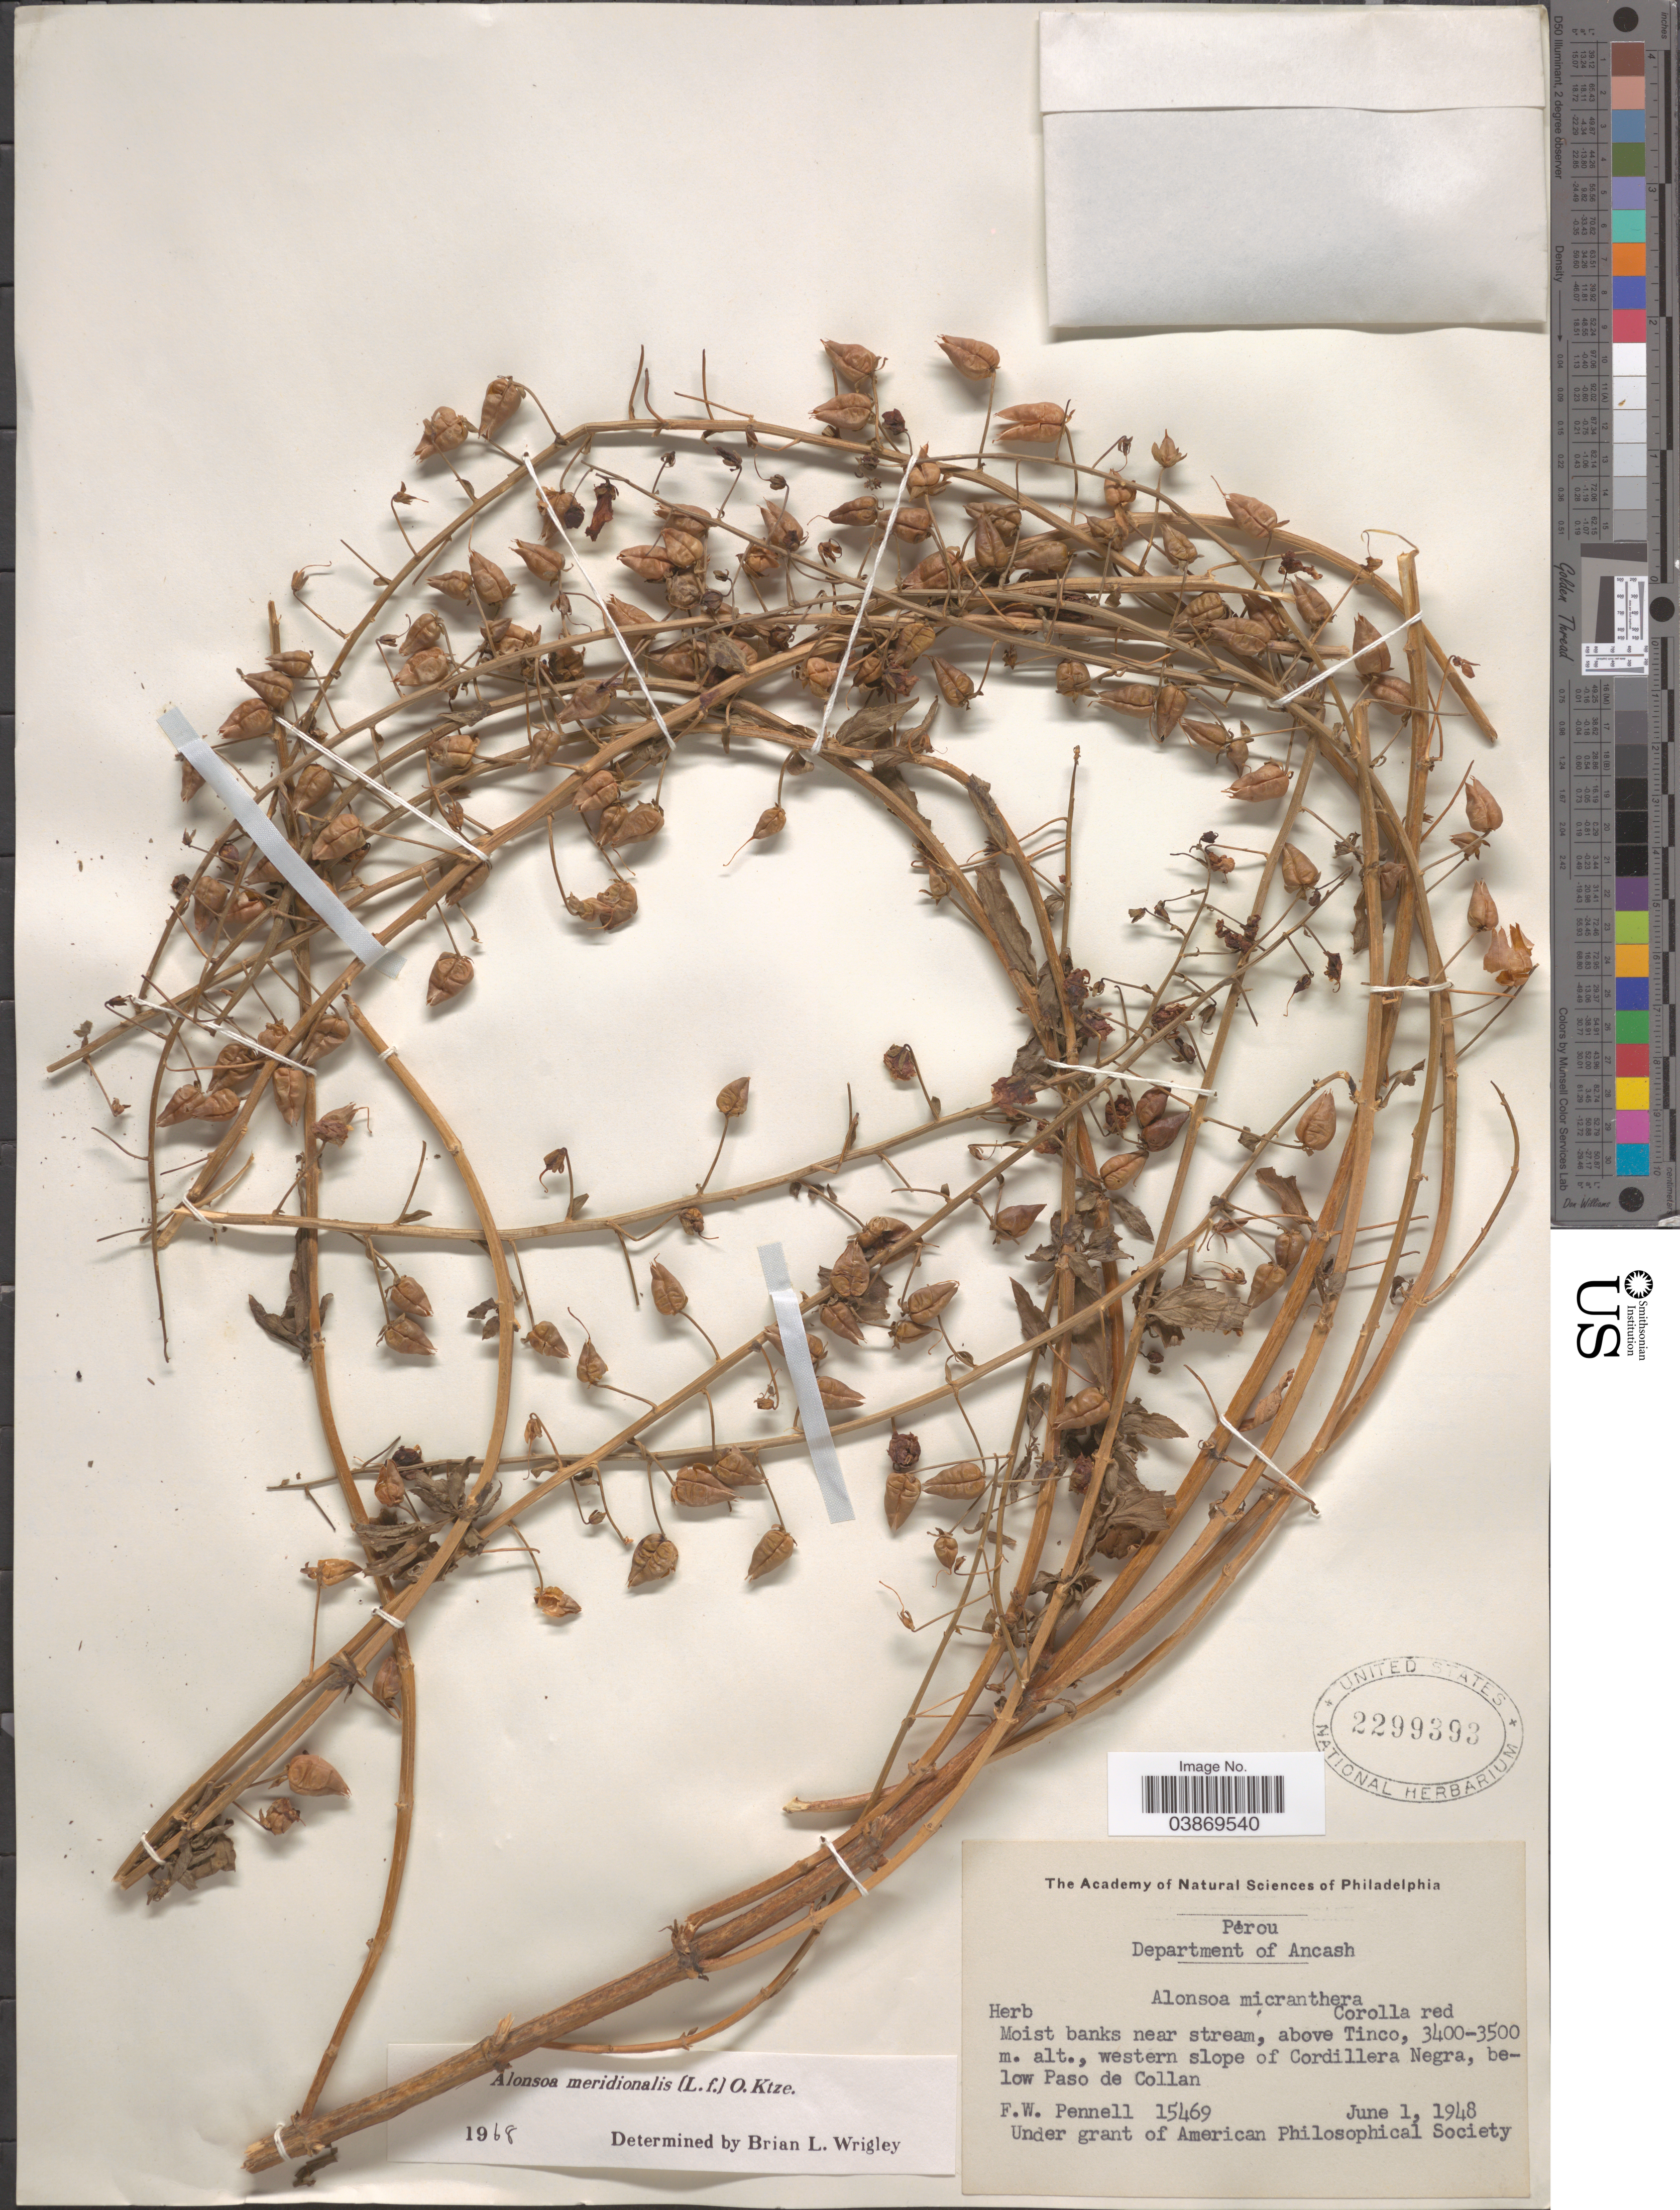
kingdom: Plantae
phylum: Tracheophyta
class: Magnoliopsida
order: Lamiales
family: Scrophulariaceae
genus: Alonsoa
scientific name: Alonsoa meridionalis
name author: (L. f.) Kuntze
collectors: F. W. Pennell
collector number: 15469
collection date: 1948-06-01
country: Peru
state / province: Ancash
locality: Department of Ancash. Moist banks near stream, above Tinco, western slope of Cordillera Negra, below Paso de Collan.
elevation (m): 3400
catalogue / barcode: US 2299393